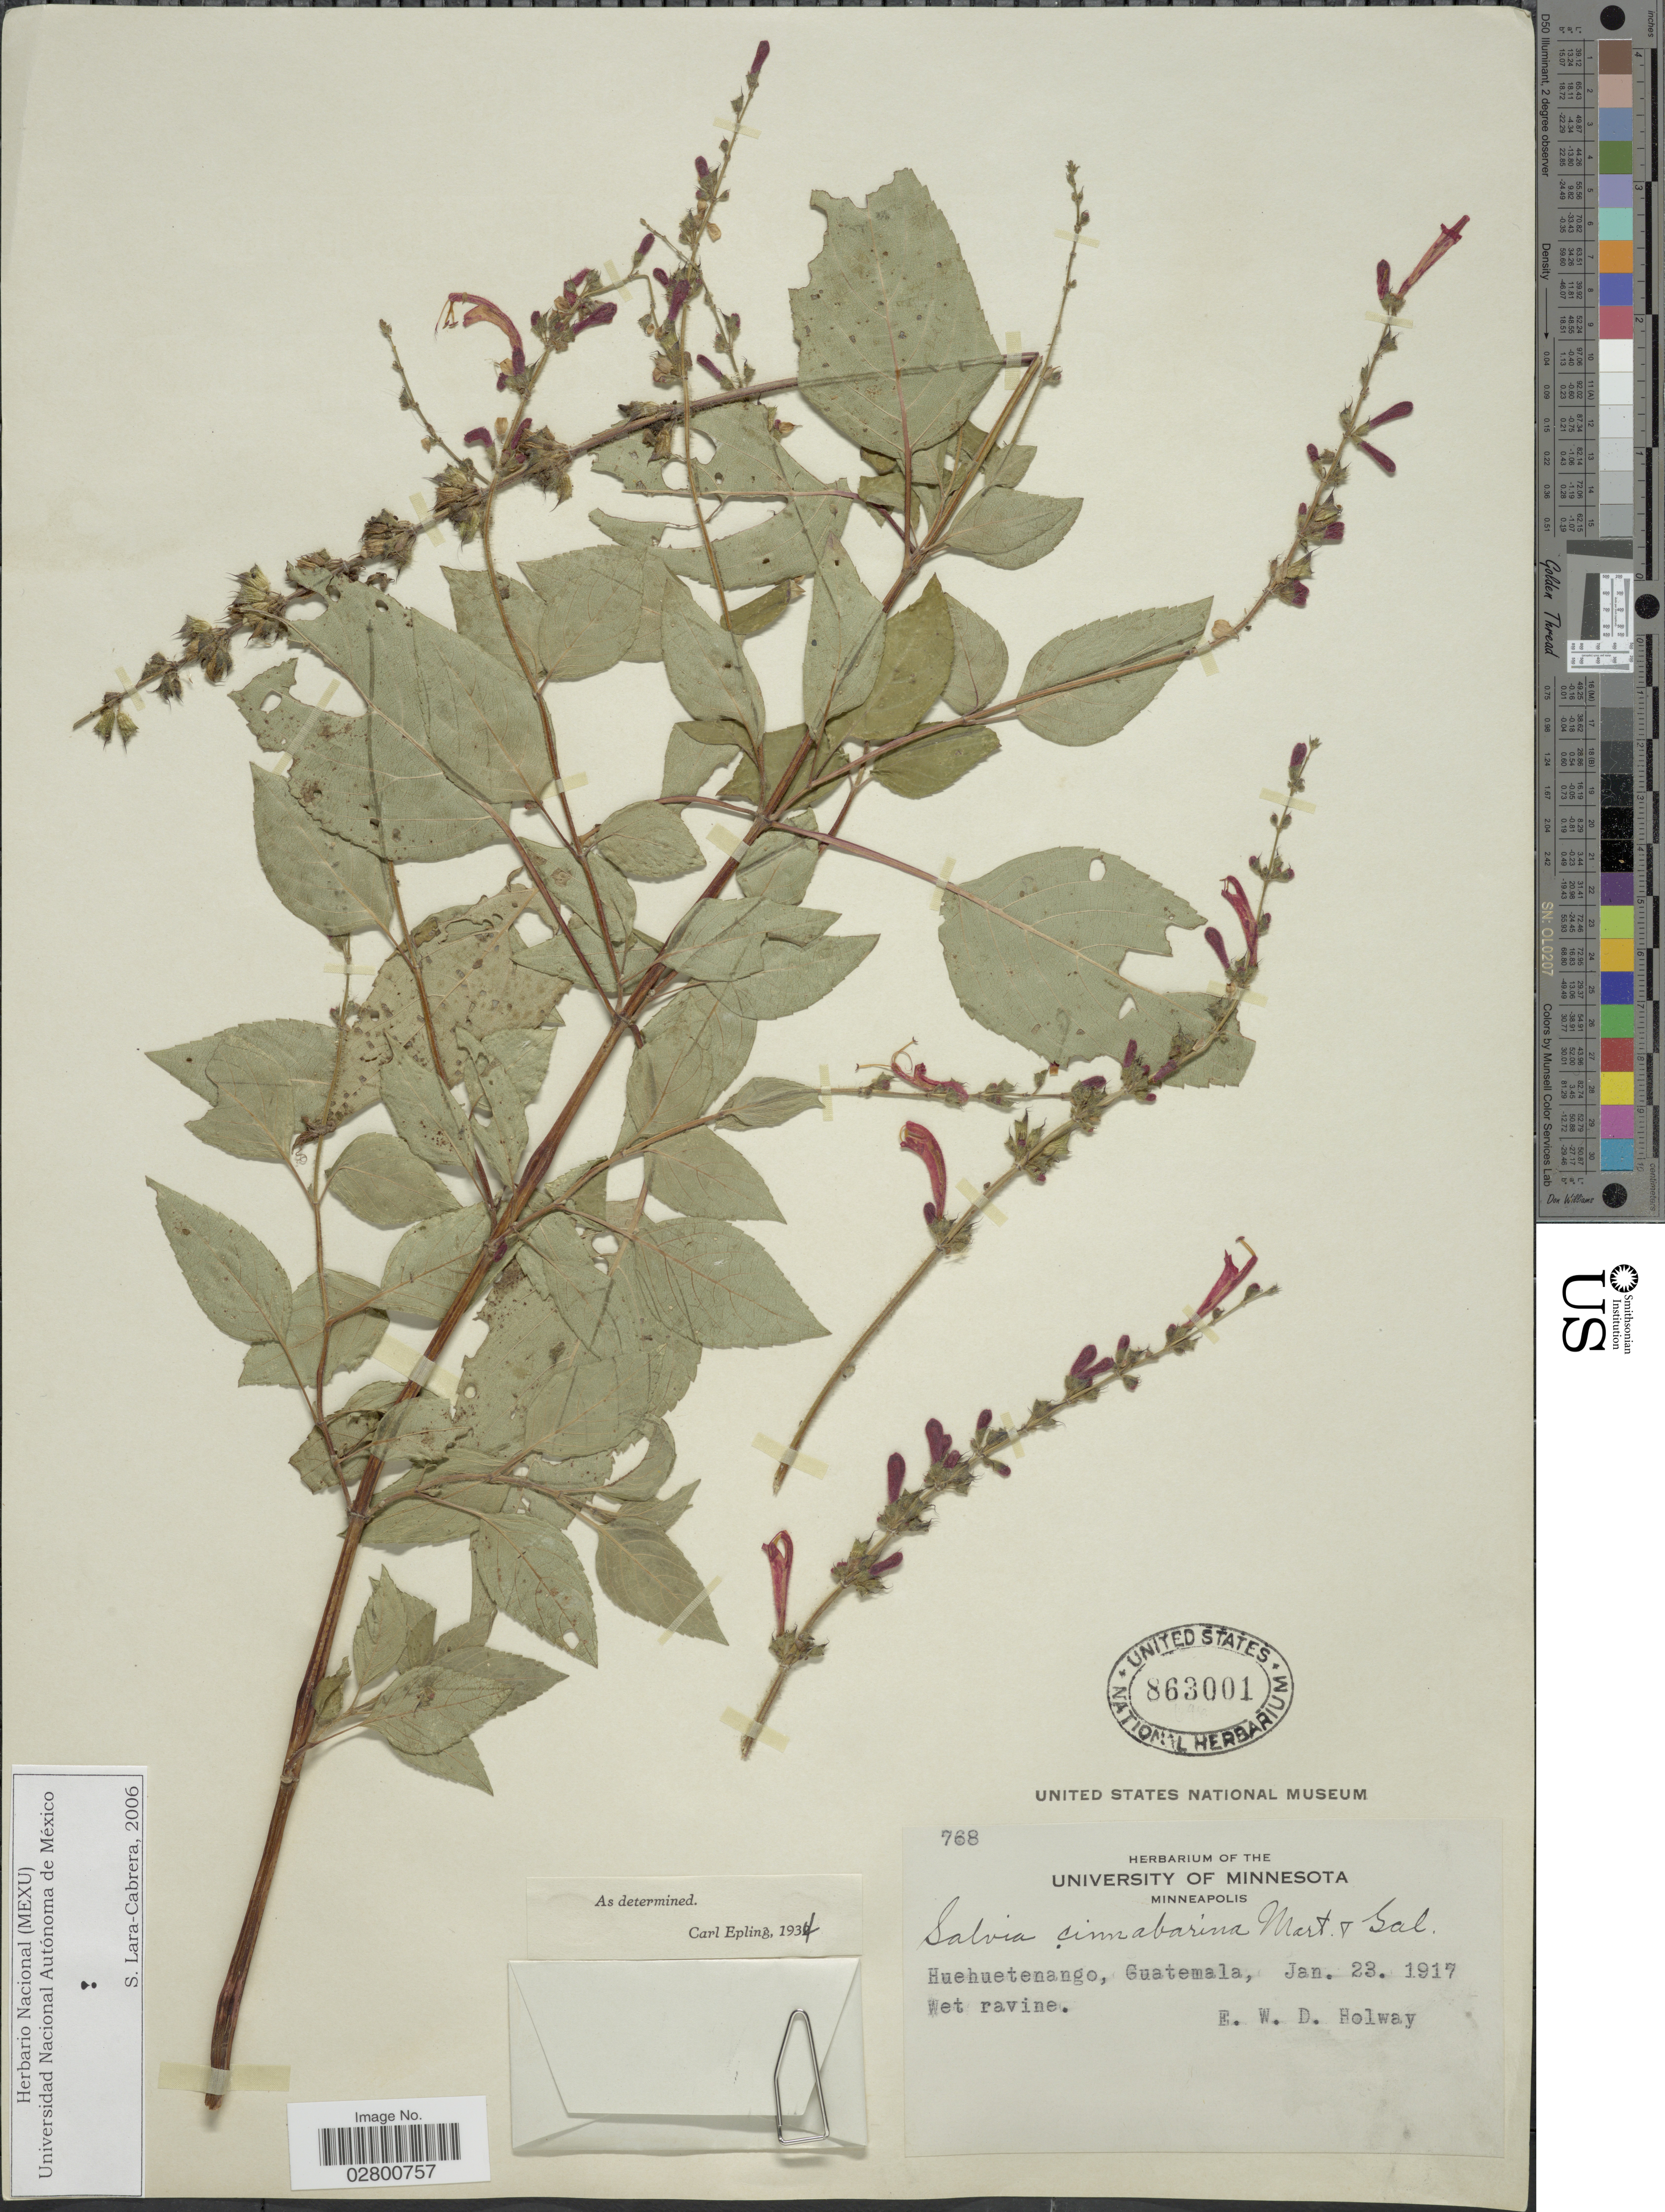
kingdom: Plantae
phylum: Tracheophyta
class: Magnoliopsida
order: Lamiales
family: Lamiaceae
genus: Salvia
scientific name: Salvia cinnabarina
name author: M. Martens & Galeotti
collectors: E. W. D. Holway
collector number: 768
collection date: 1917-01-23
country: Guatemala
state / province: Huehuetenango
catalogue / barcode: US 863001